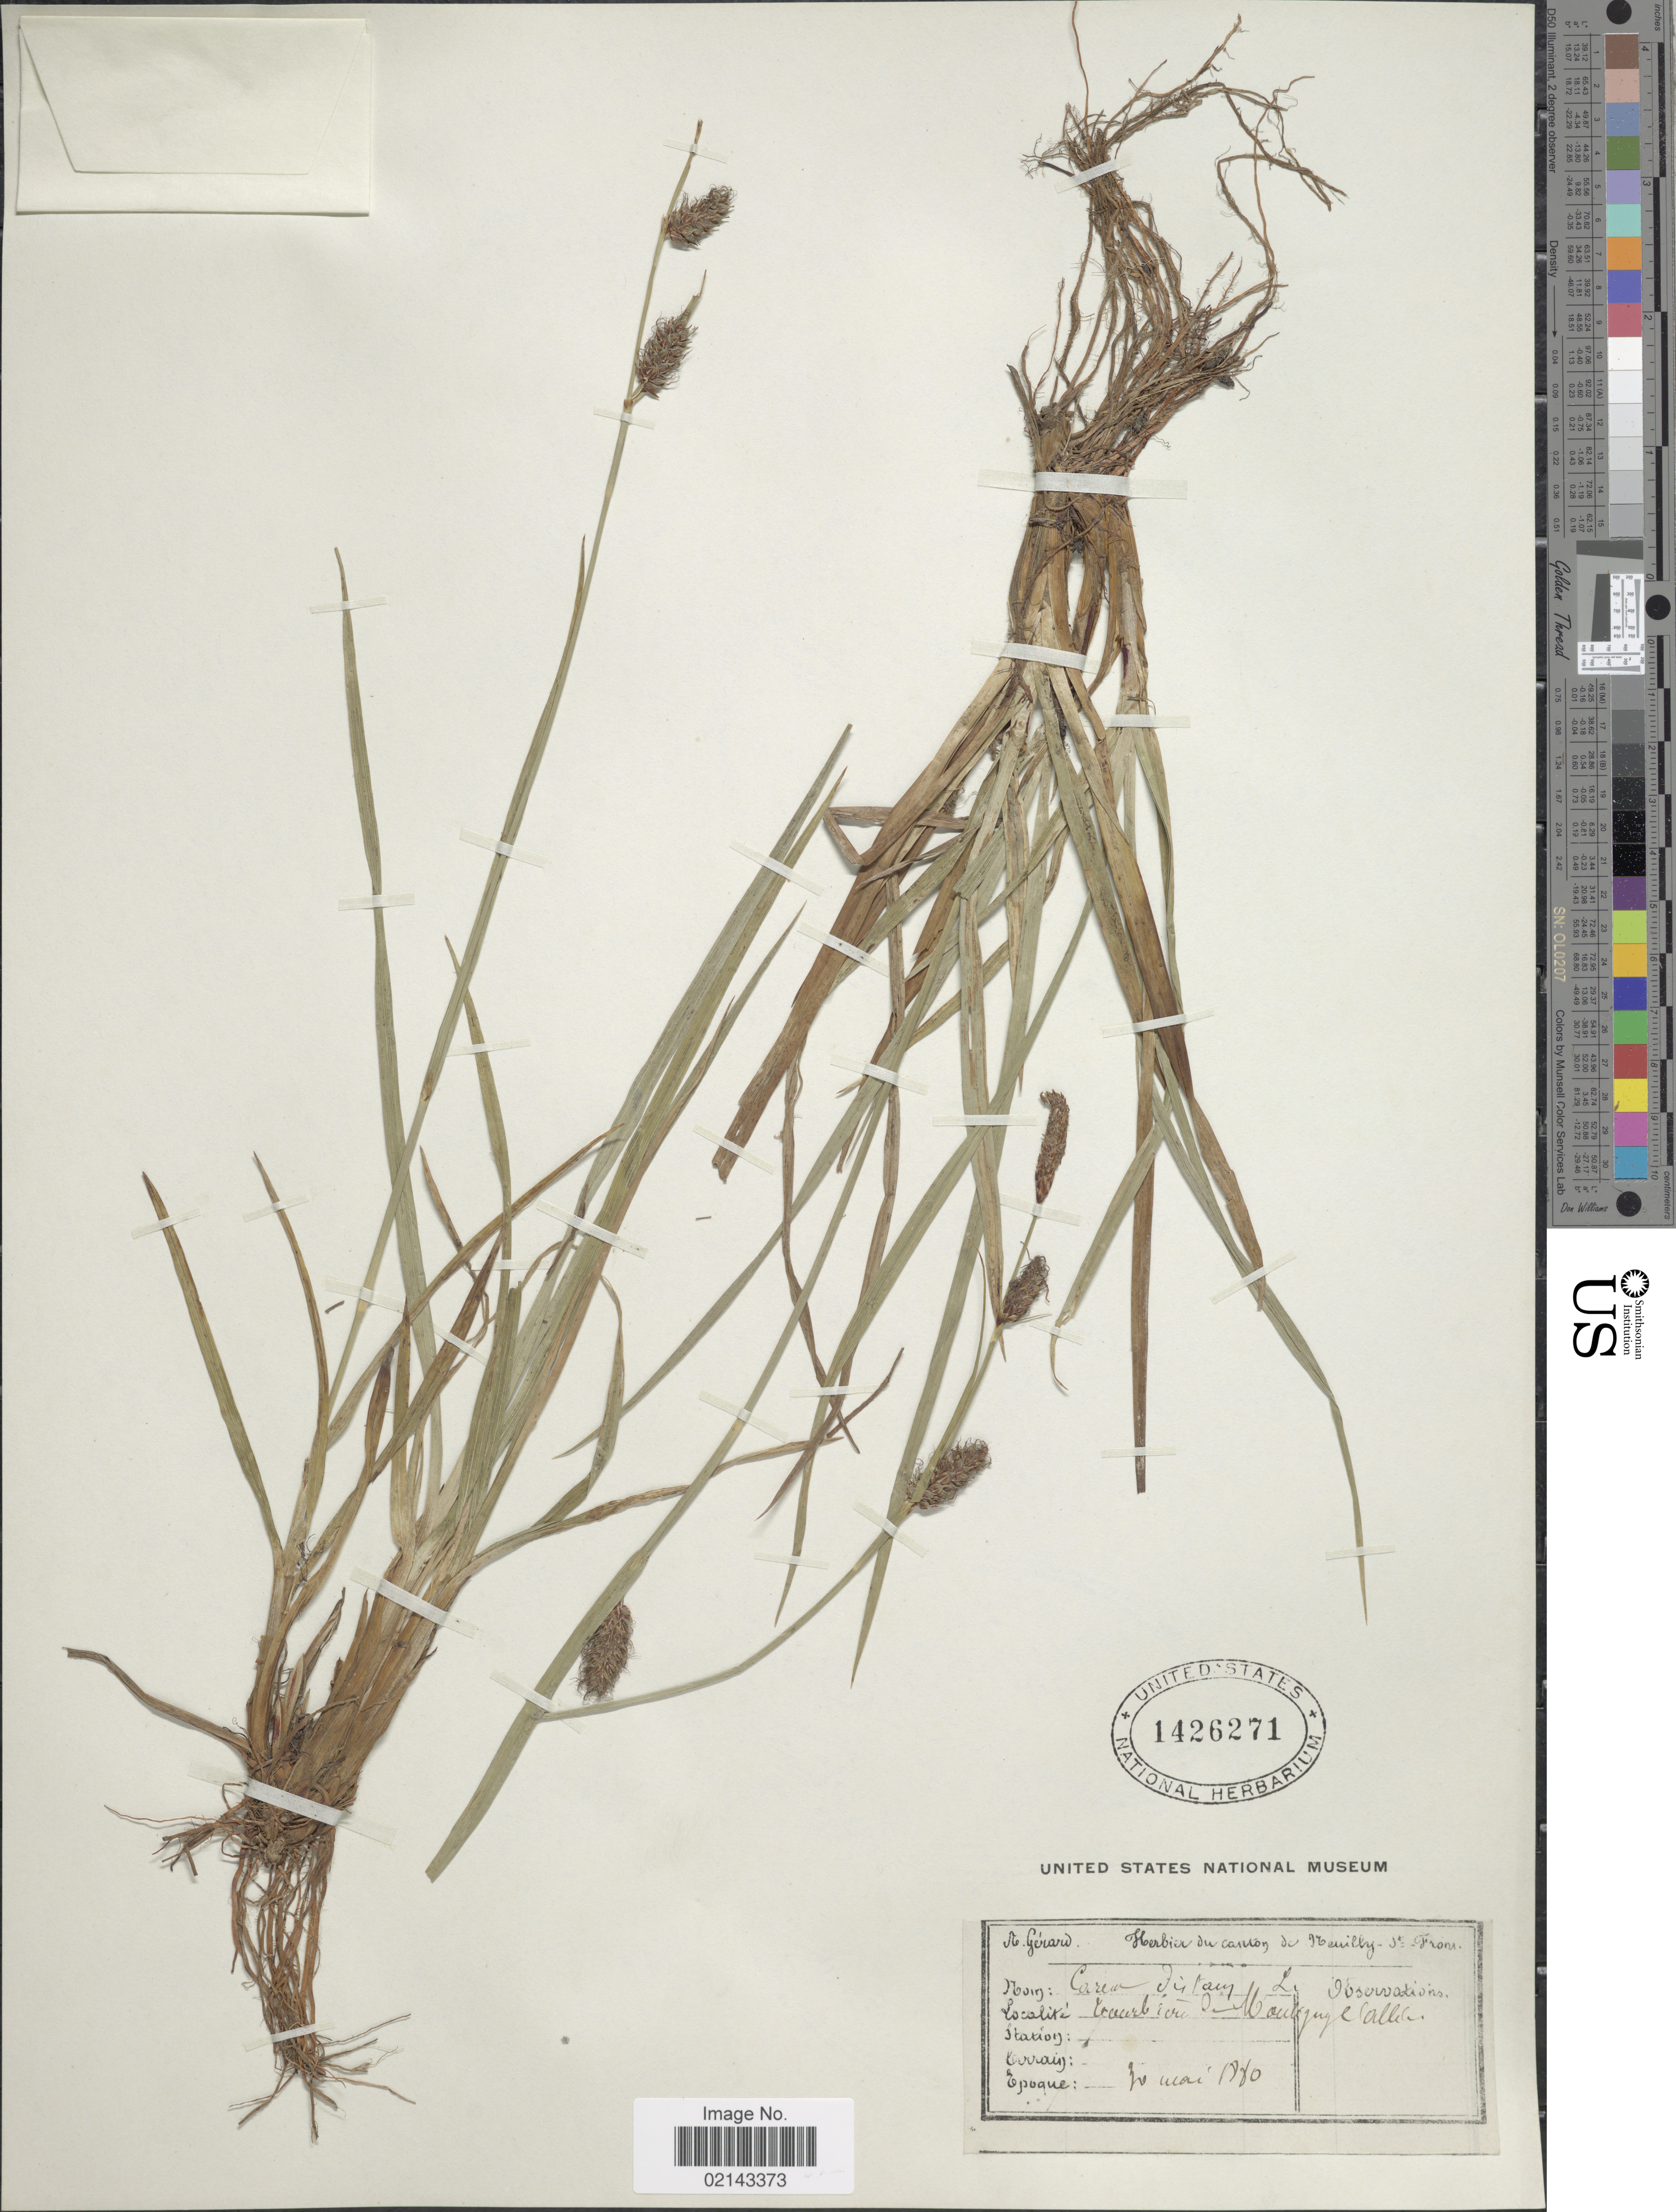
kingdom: Plantae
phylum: Tracheophyta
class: Liliopsida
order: Poales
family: Cyperaceae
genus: Carex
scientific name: Carex distans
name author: L.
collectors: A. Gerard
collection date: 1860-05-30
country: France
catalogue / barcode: US 1426271